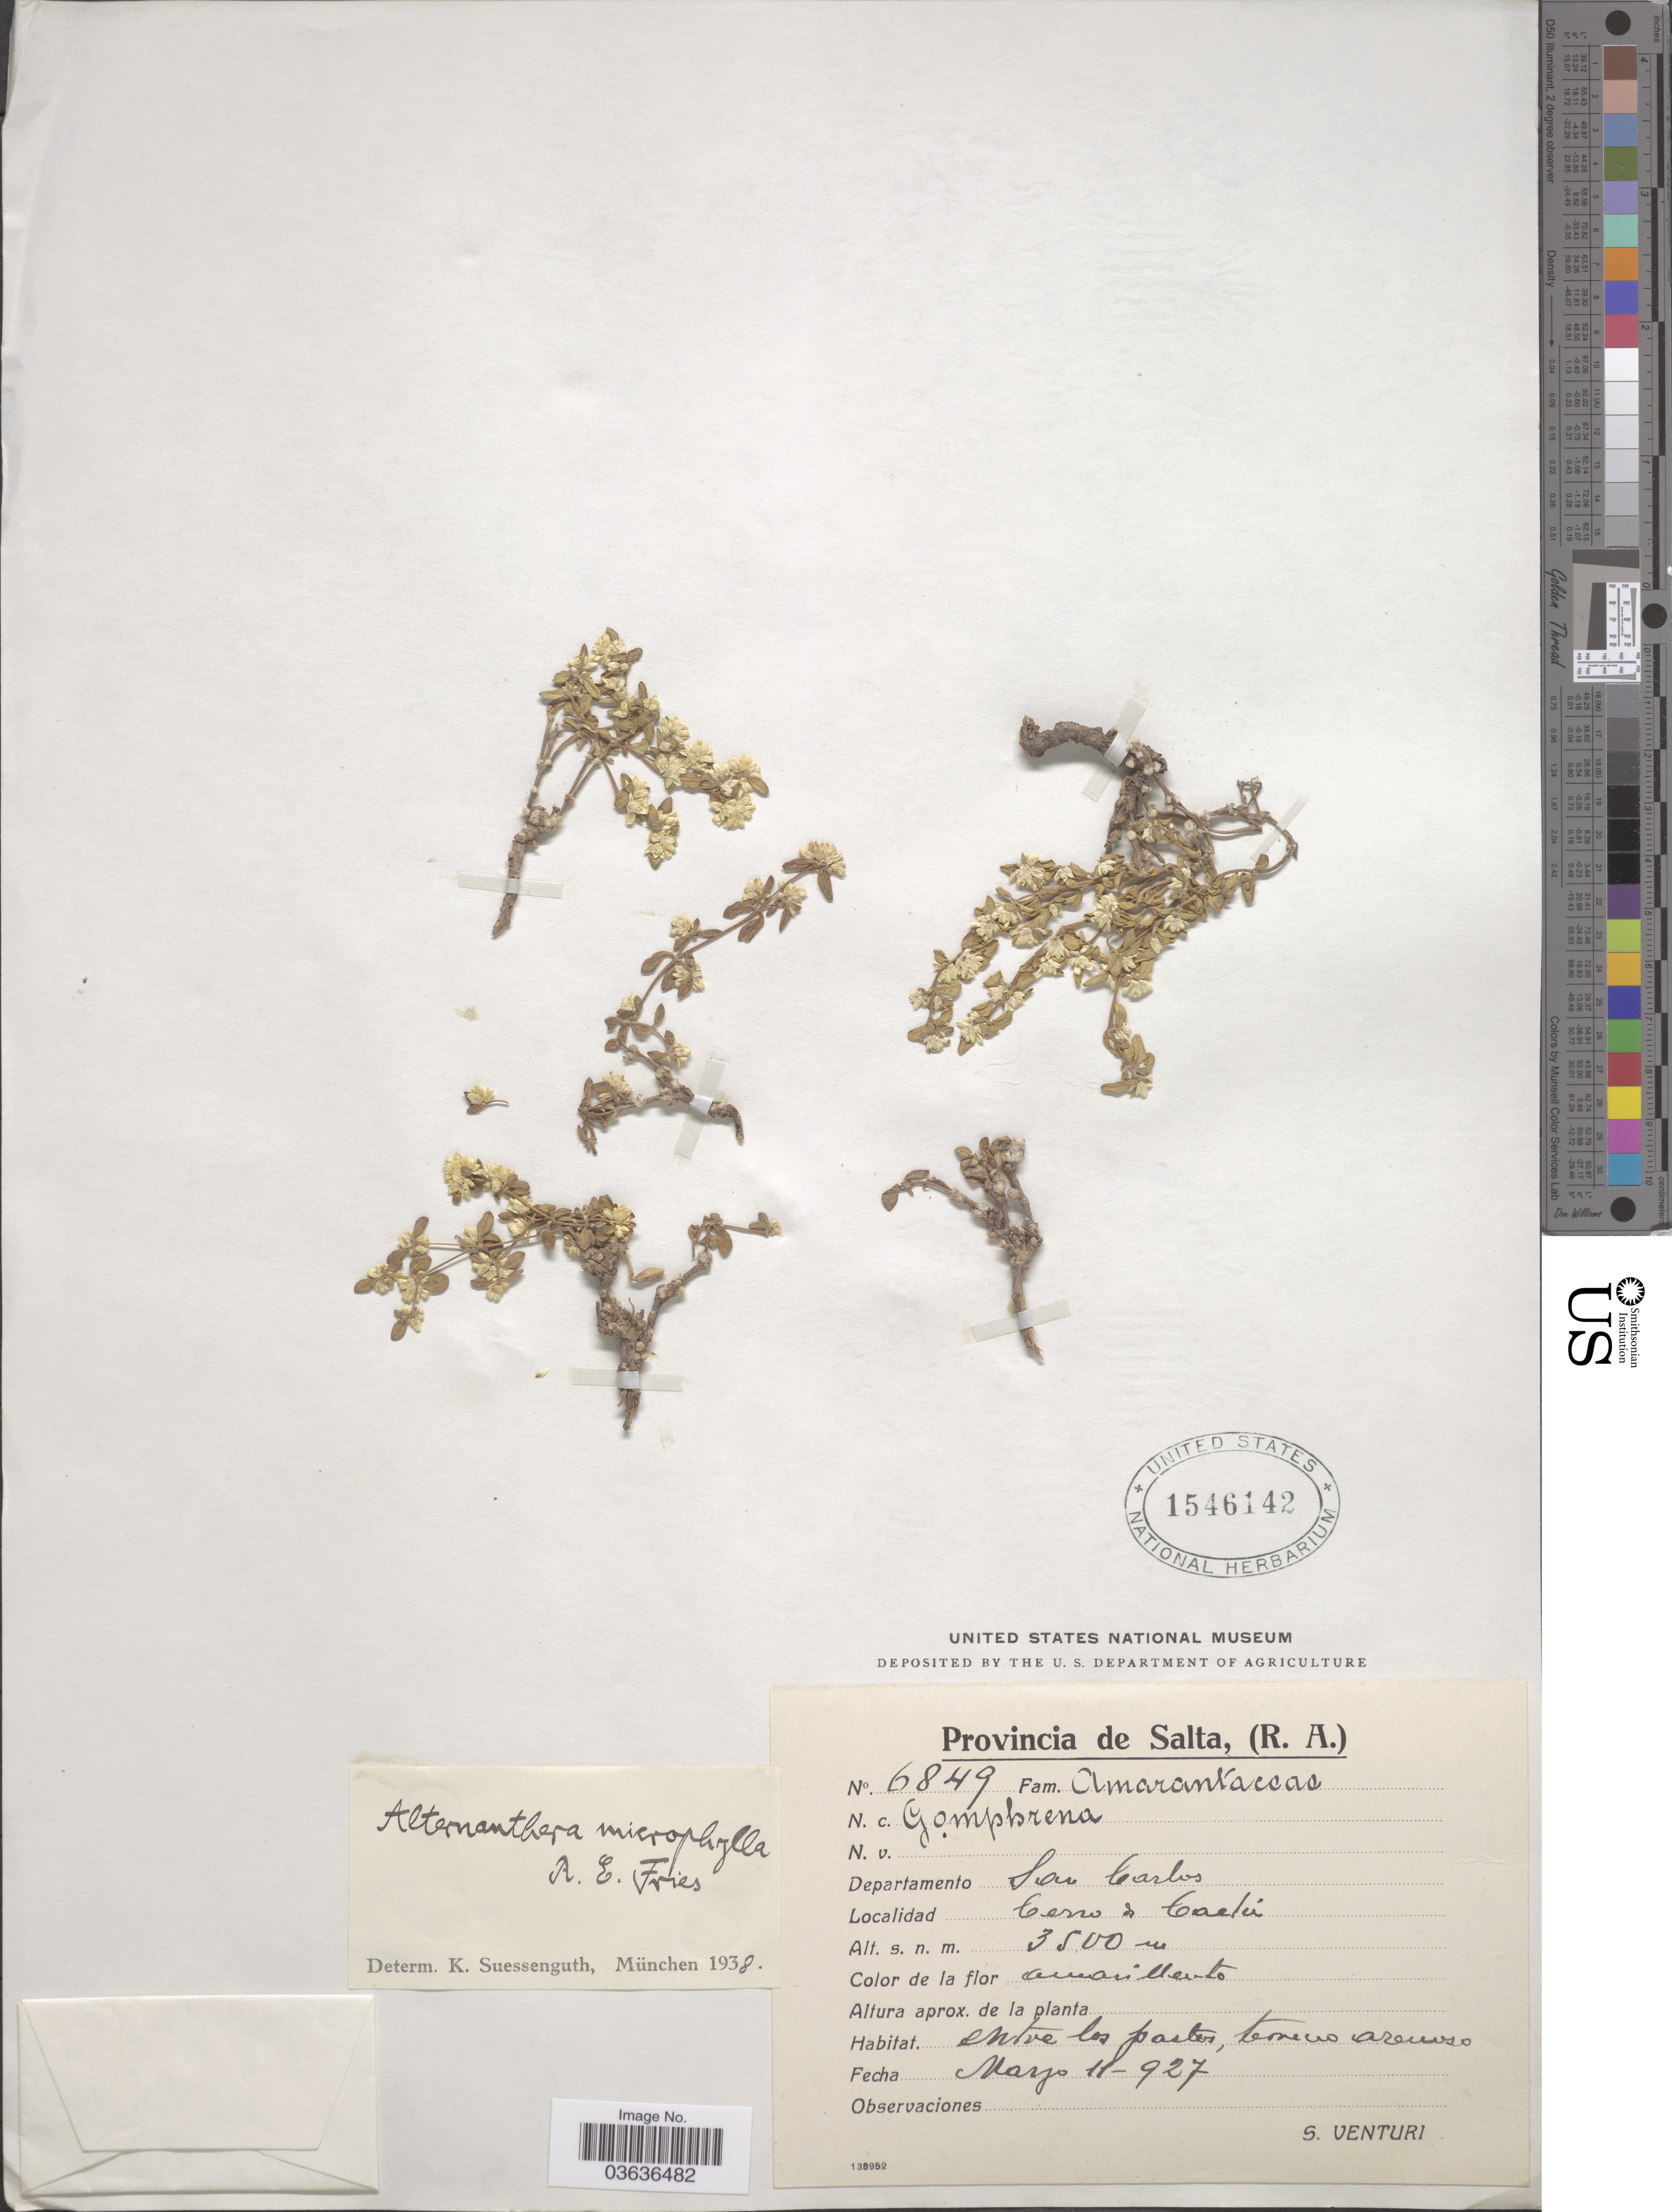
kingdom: Plantae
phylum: Tracheophyta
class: Magnoliopsida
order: Caryophyllales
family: Amaranthaceae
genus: Alternanthera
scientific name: Alternanthera microphylla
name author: R.E. Fr.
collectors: S. Venturi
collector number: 6849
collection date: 1927-03-11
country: Argentina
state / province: Salta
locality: Departamento San Carlos. Cerro de Cachi.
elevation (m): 3500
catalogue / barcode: US 1546142